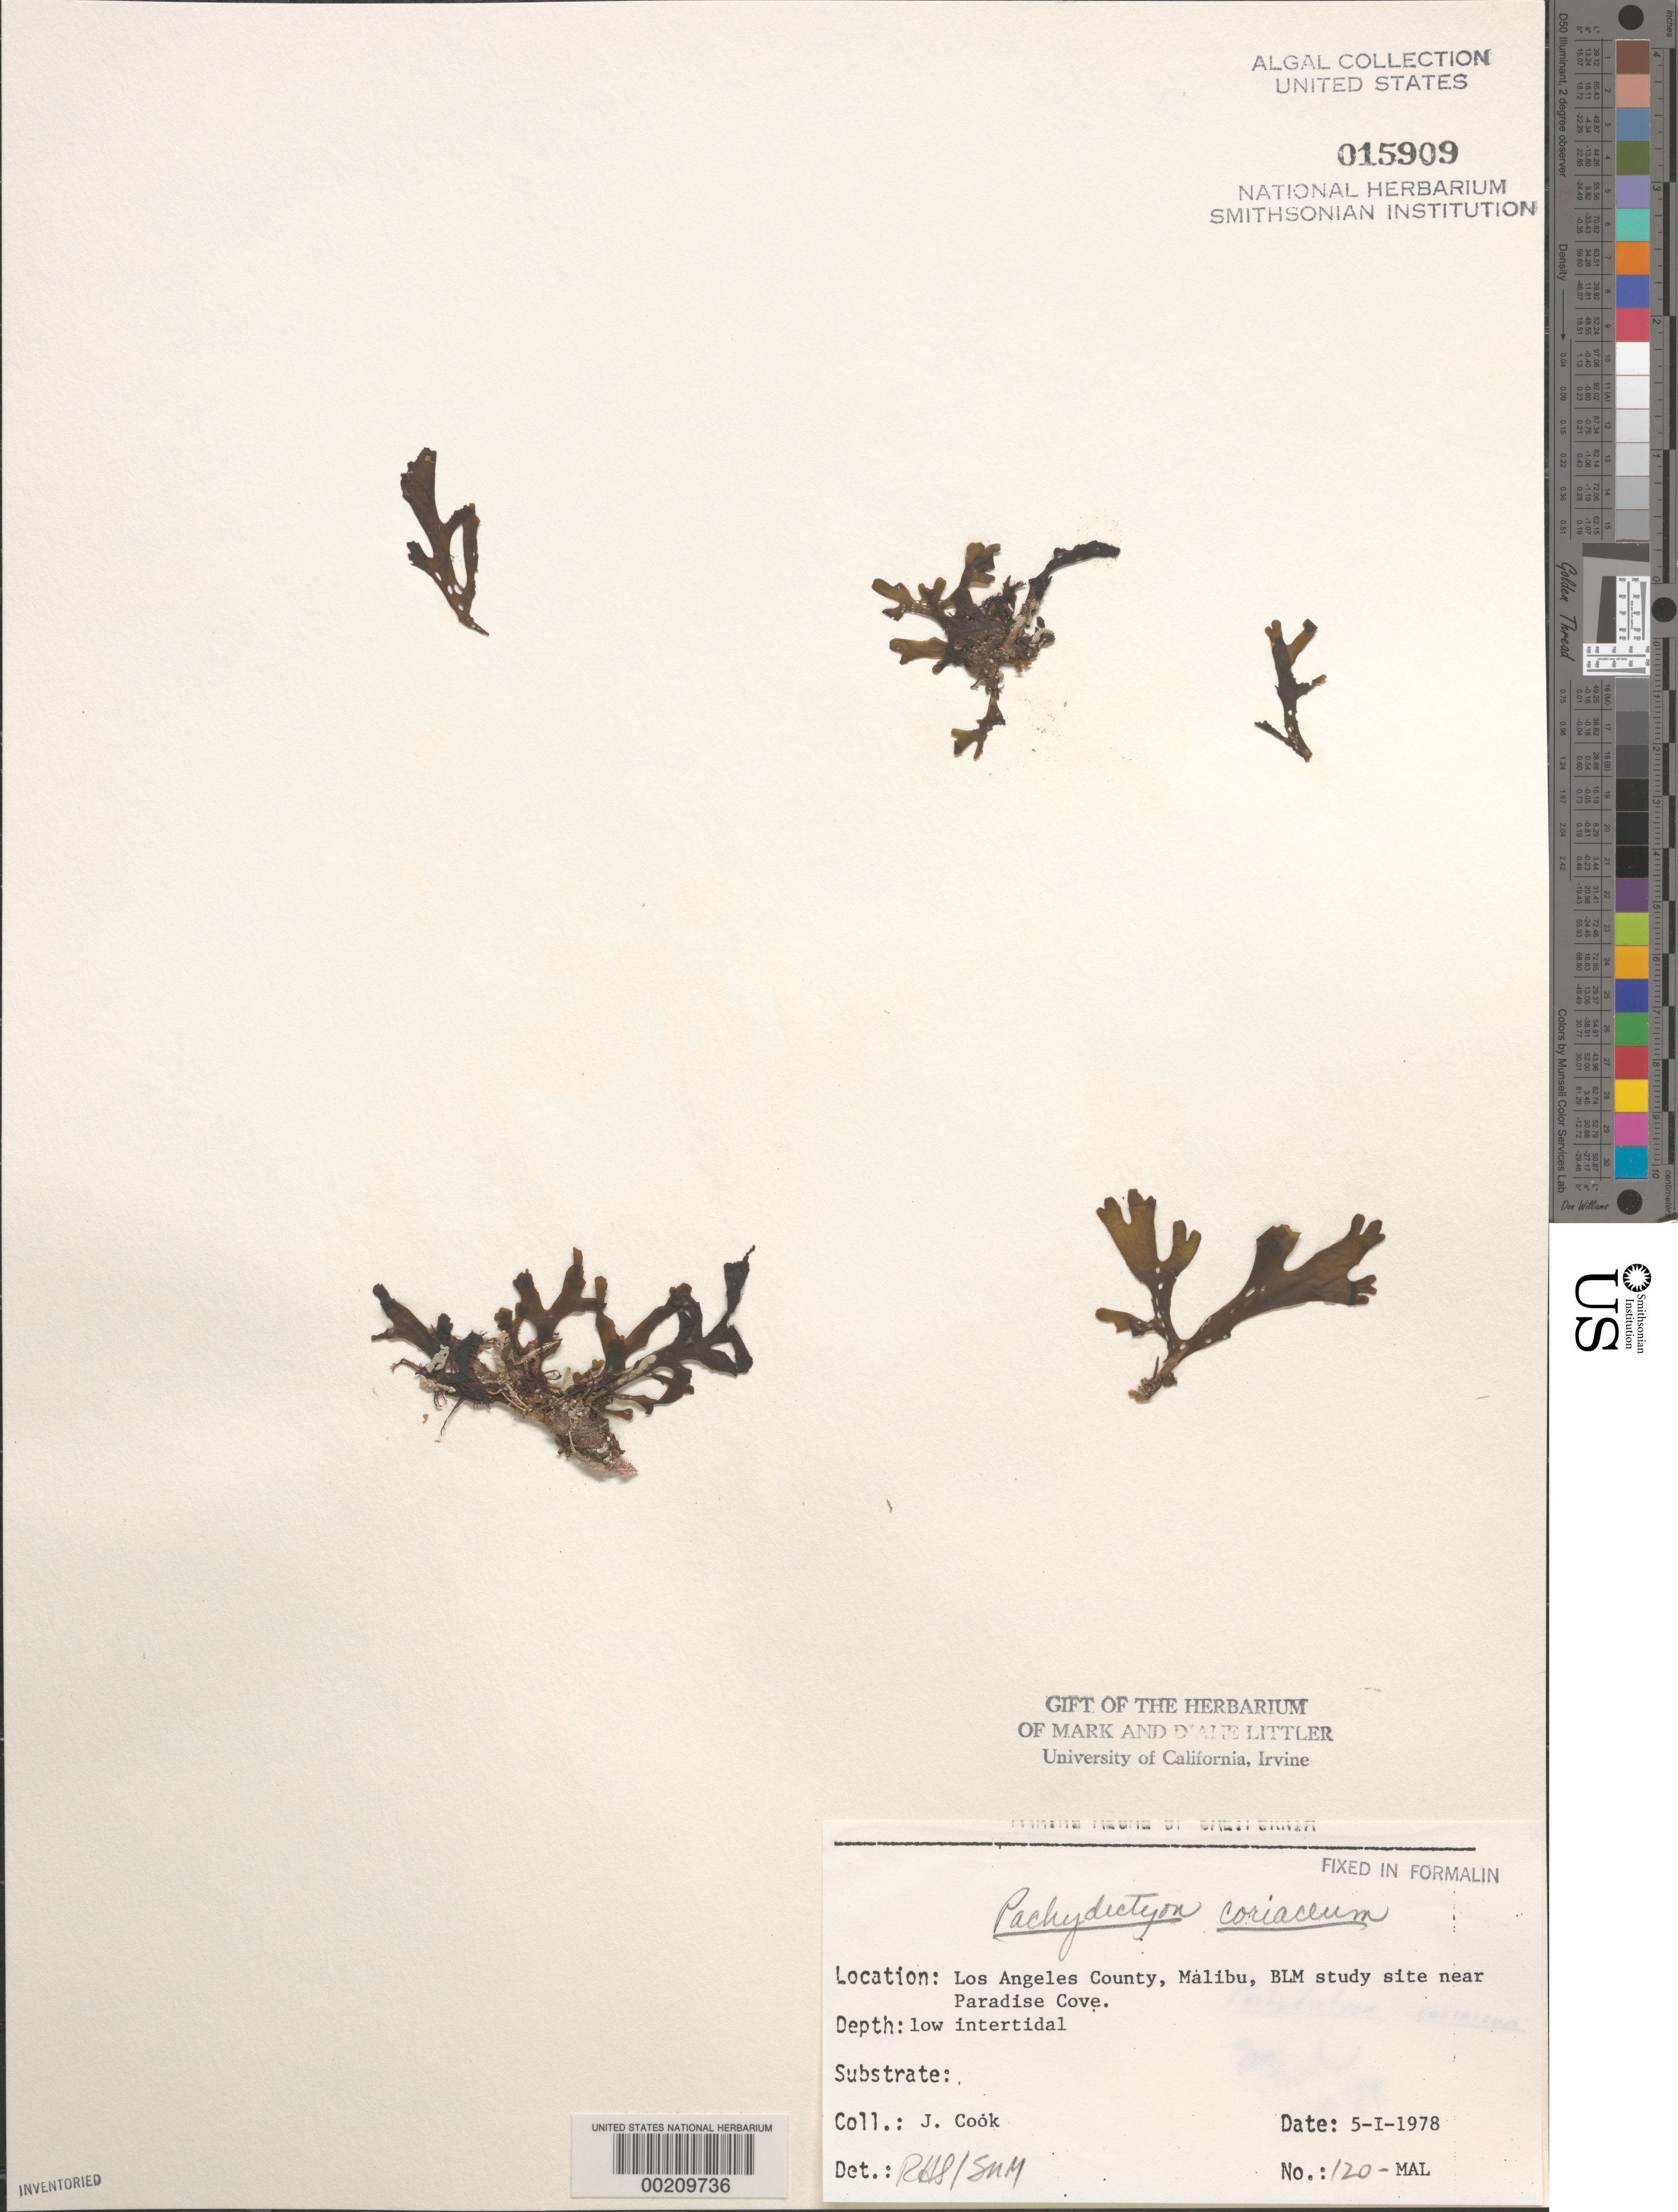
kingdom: Chromista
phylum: Ochrophyta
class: Phaeophyceae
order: Dictyotales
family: Dictyotaceae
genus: Pachydictyon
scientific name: Pachydictyon coriaceum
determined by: Sims, Robert H.; Murray, S. N.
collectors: J. Cook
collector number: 120-mal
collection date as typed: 05 Jan 1978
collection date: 1978-01-05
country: United States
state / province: California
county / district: Los Angeles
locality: Malibu, near Paradise Cove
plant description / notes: BLM-SOCALBIGHT Rocky Intertidal Survey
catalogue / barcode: US 15909